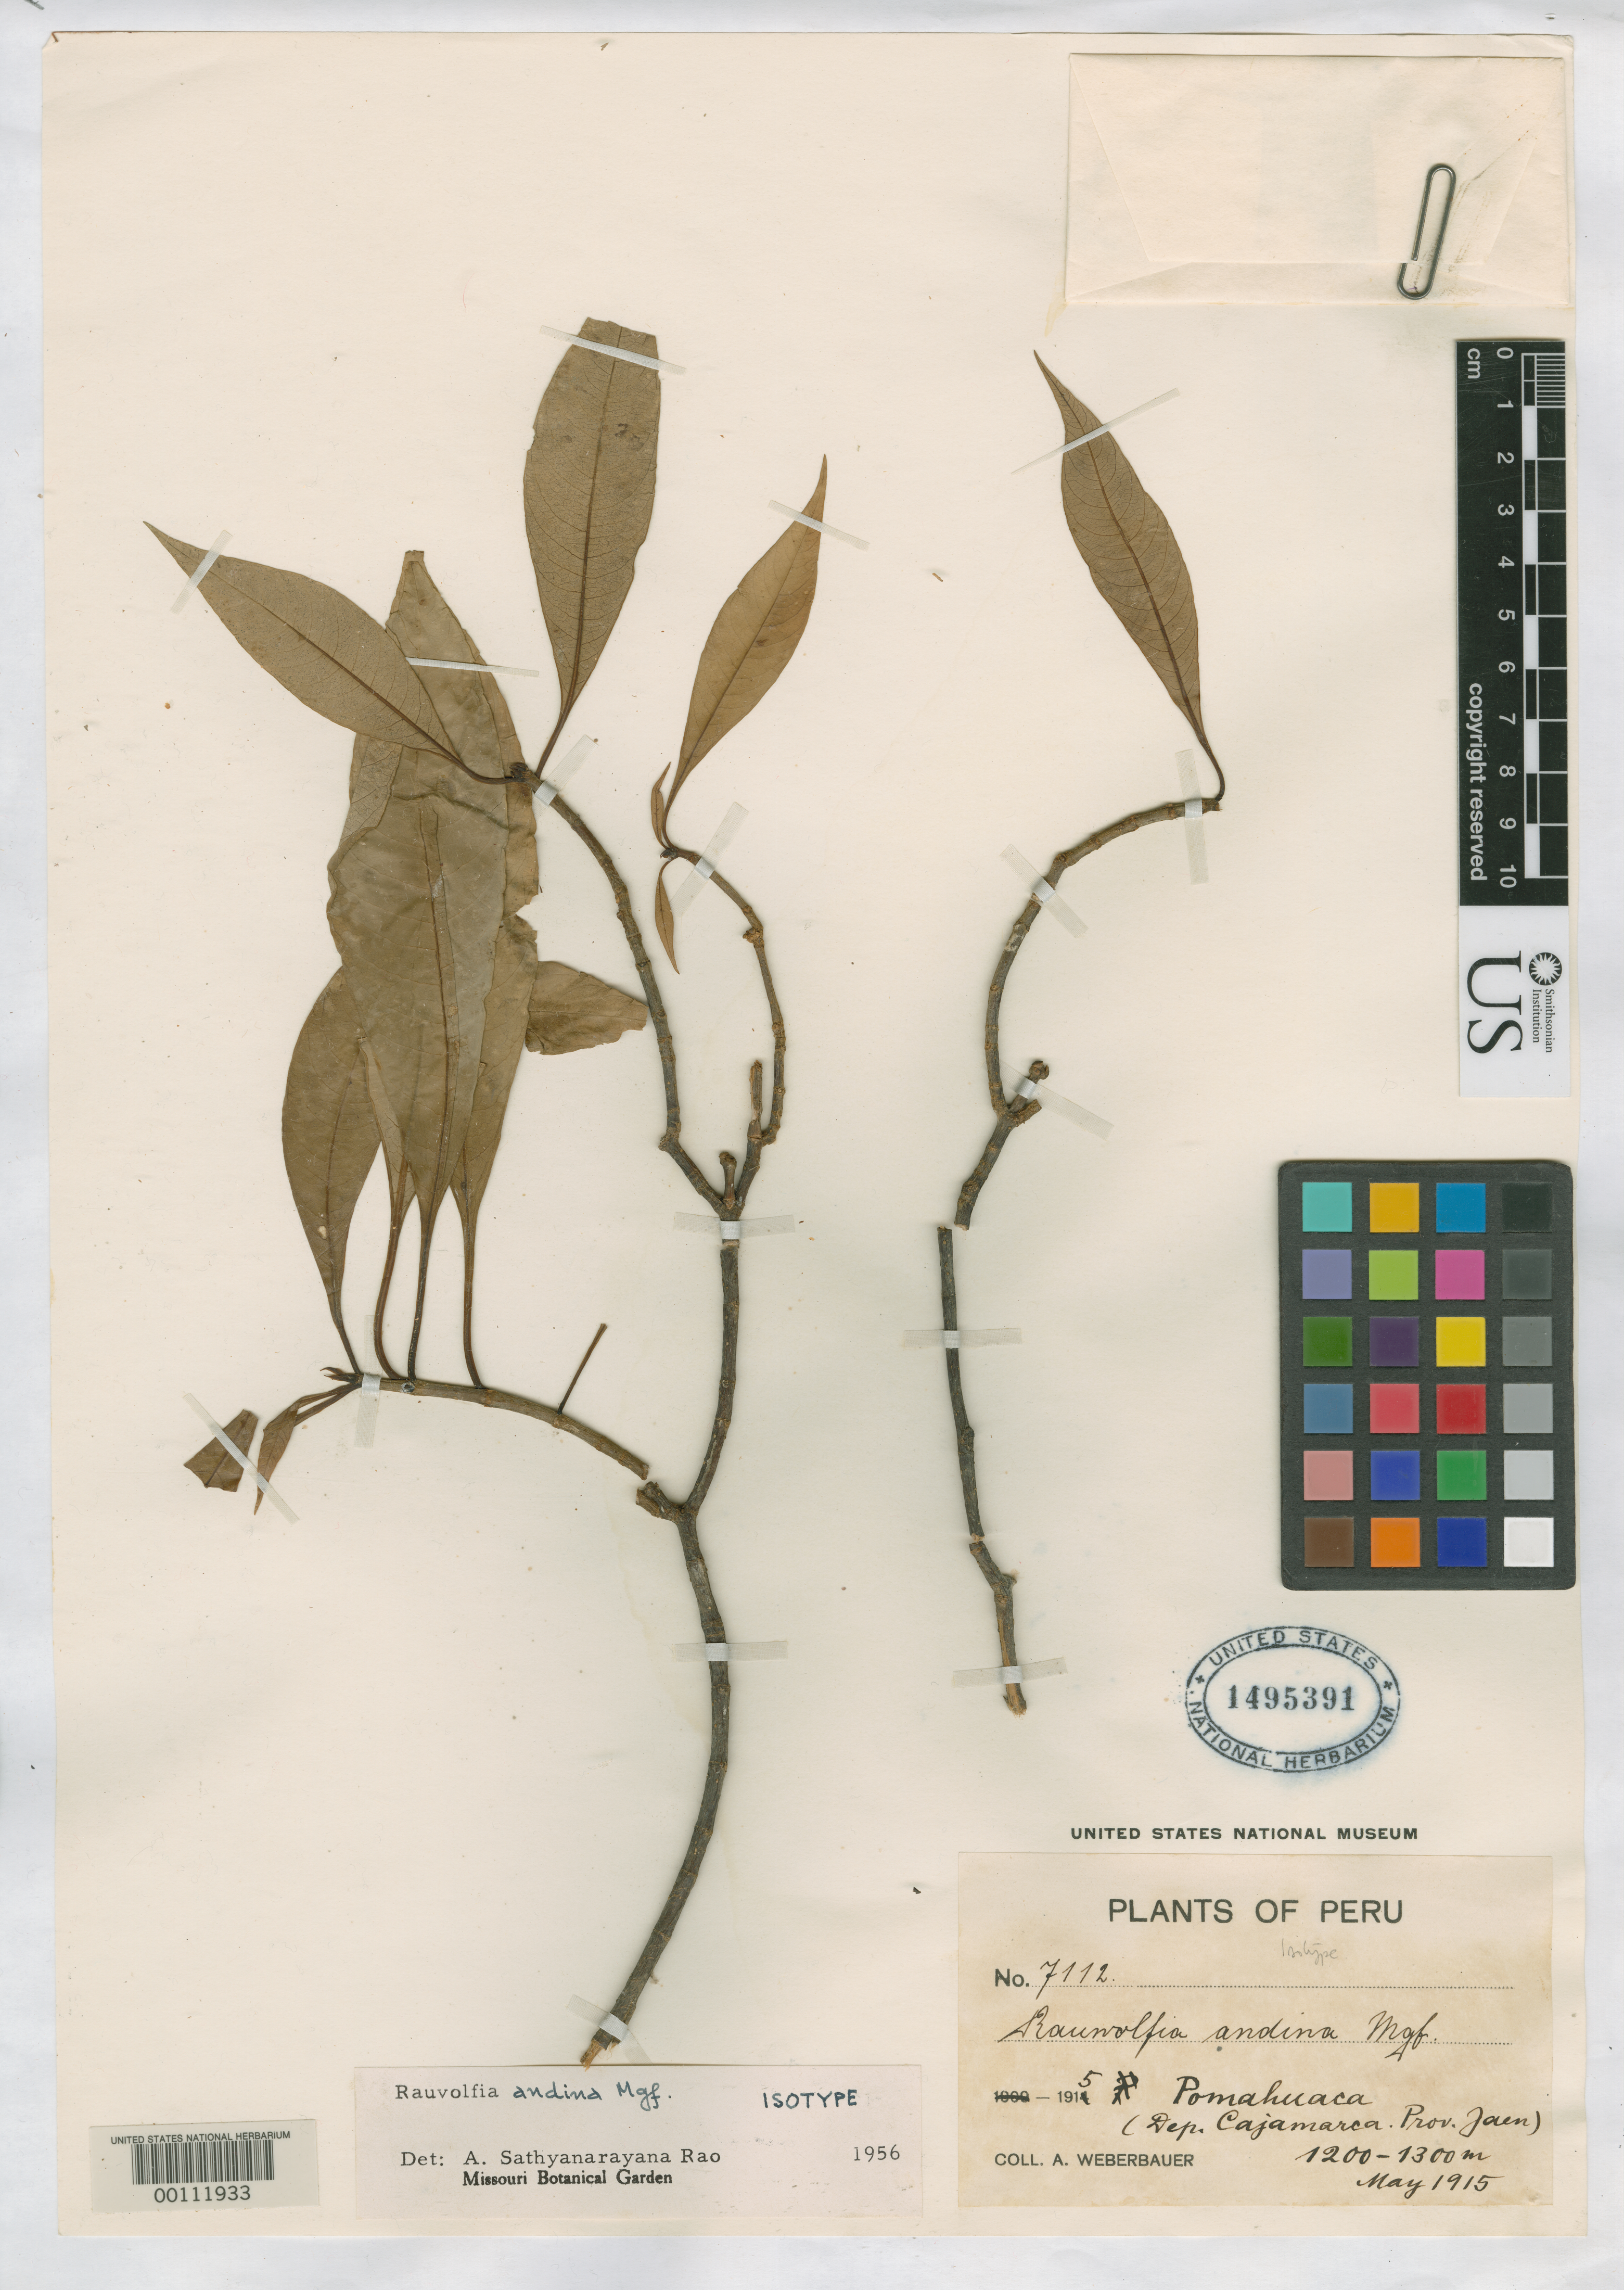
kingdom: Plantae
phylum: Tracheophyta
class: Magnoliopsida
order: Gentianales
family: Apocynaceae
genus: Rauvolfia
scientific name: Rauvolfia andina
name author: Markgr.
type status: Isotype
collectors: A. Weberbauer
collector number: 7112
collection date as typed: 17 May 1915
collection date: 1915-05-17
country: Peru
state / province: Cajamarca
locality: Huancabamba near Pomahuaca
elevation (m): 1200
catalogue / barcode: US 1495391